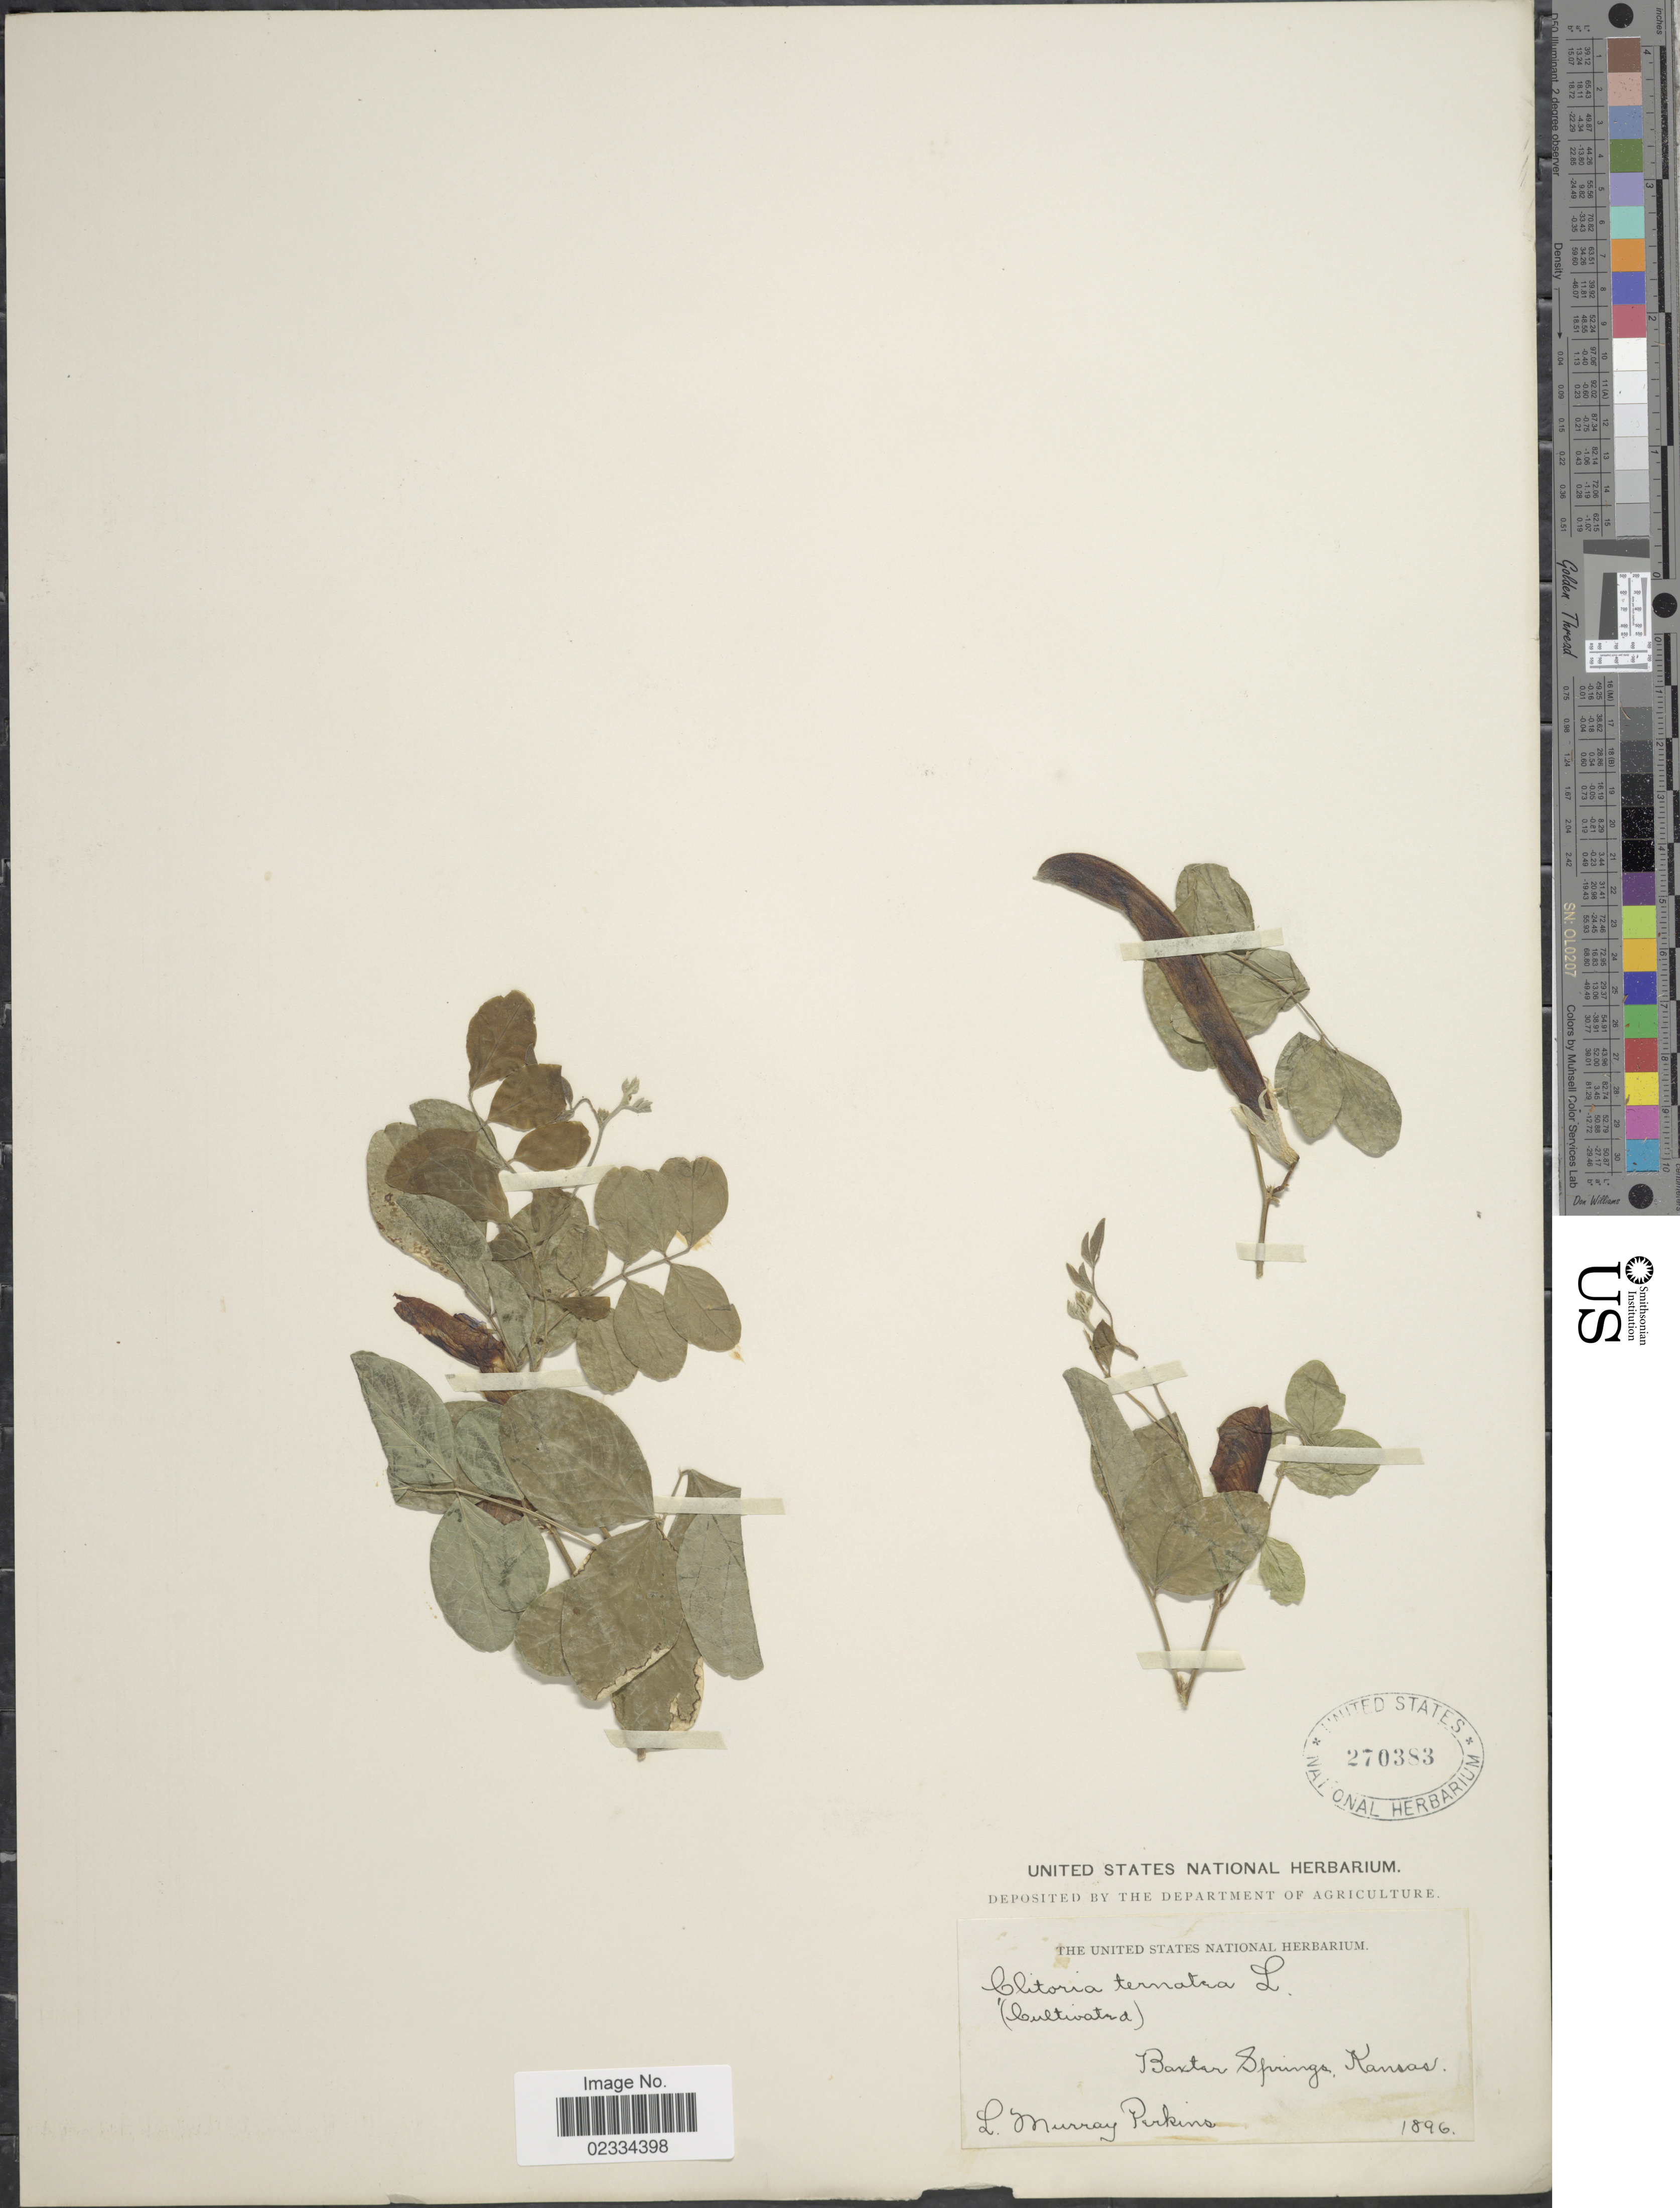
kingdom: Plantae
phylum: Tracheophyta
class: Magnoliopsida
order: Fabales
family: Fabaceae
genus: Clitoria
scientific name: Clitoria ternatea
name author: L.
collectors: L. Perkins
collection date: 1896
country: United States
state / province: Kansas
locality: Baxter Springs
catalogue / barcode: US 270383